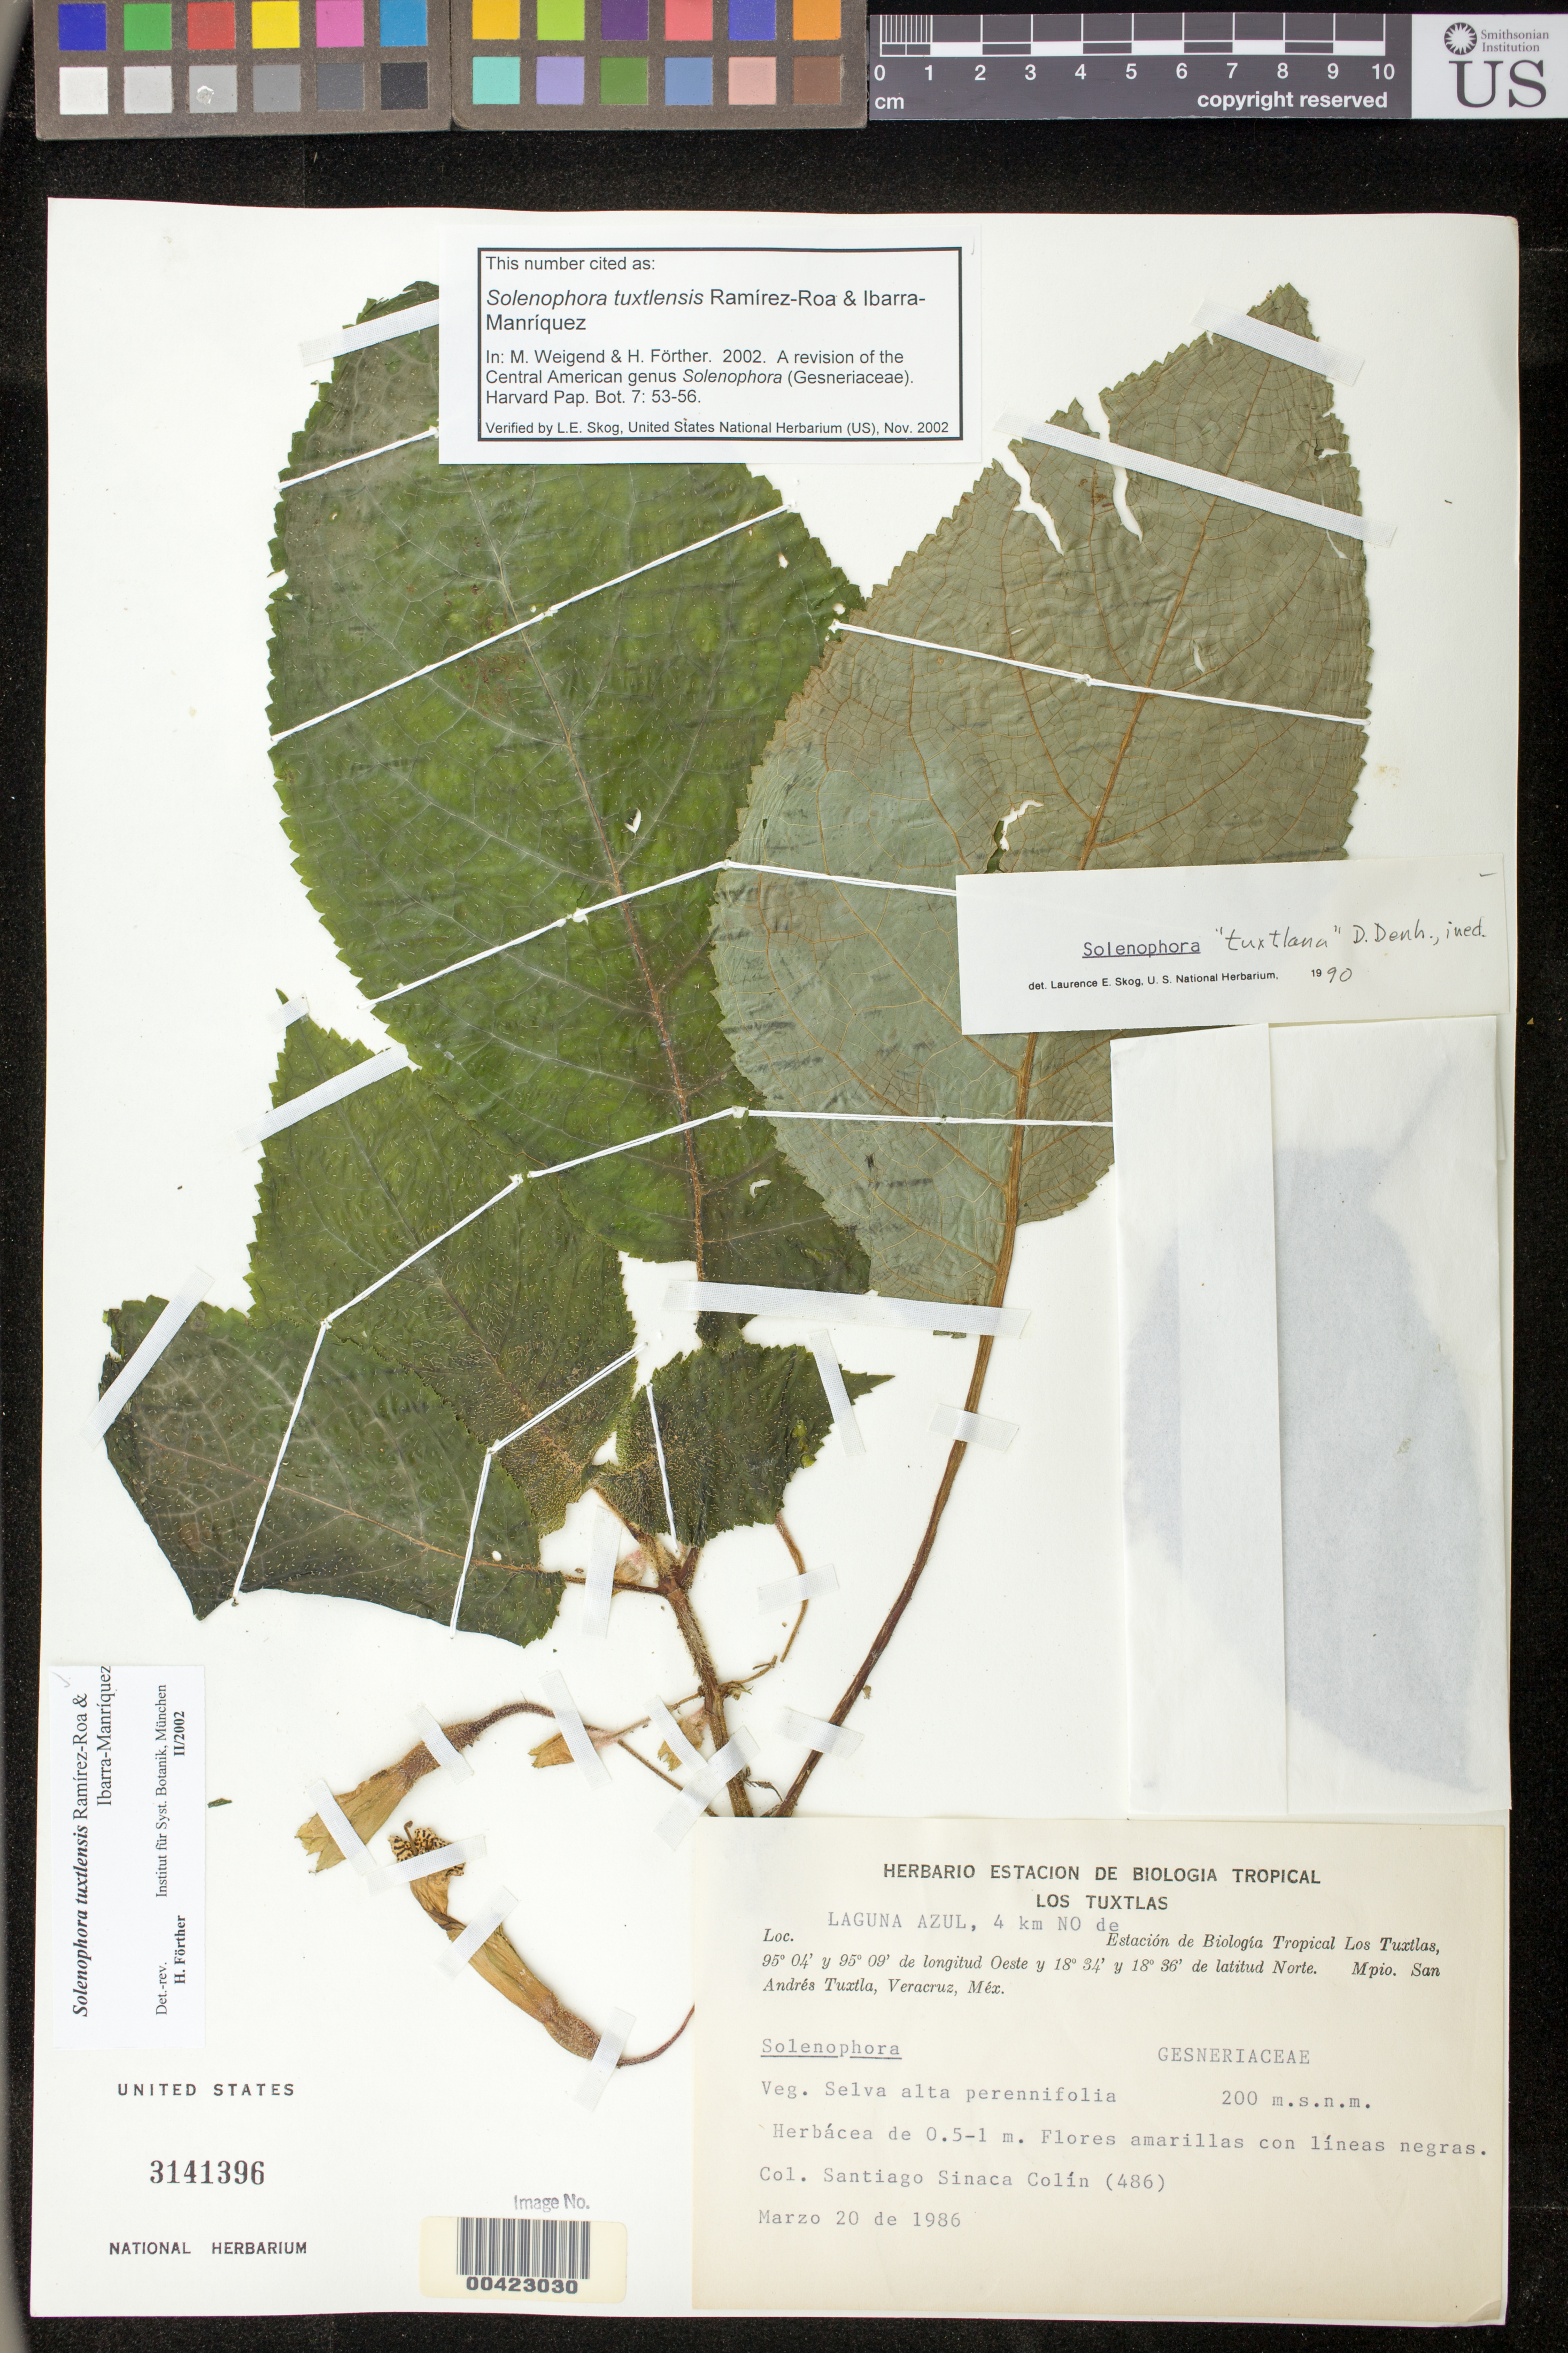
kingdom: Plantae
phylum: Tracheophyta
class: Magnoliopsida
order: Lamiales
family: Gesneriaceae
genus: Solenophora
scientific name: Solenophora tuxtlensis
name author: Ram.-Roa & Ibarra-Manr.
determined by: Weigend; Förther, Harald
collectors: S. Sinaca Colin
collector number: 486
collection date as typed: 20 Mar 1986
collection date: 1986-03-20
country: Mexico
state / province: Veracruz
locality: Mpio. San Andrés Tuxtla, Estación de Biología Tropical Los Tuxtlas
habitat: Selva alta perennifolia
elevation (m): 200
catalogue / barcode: US 3141396